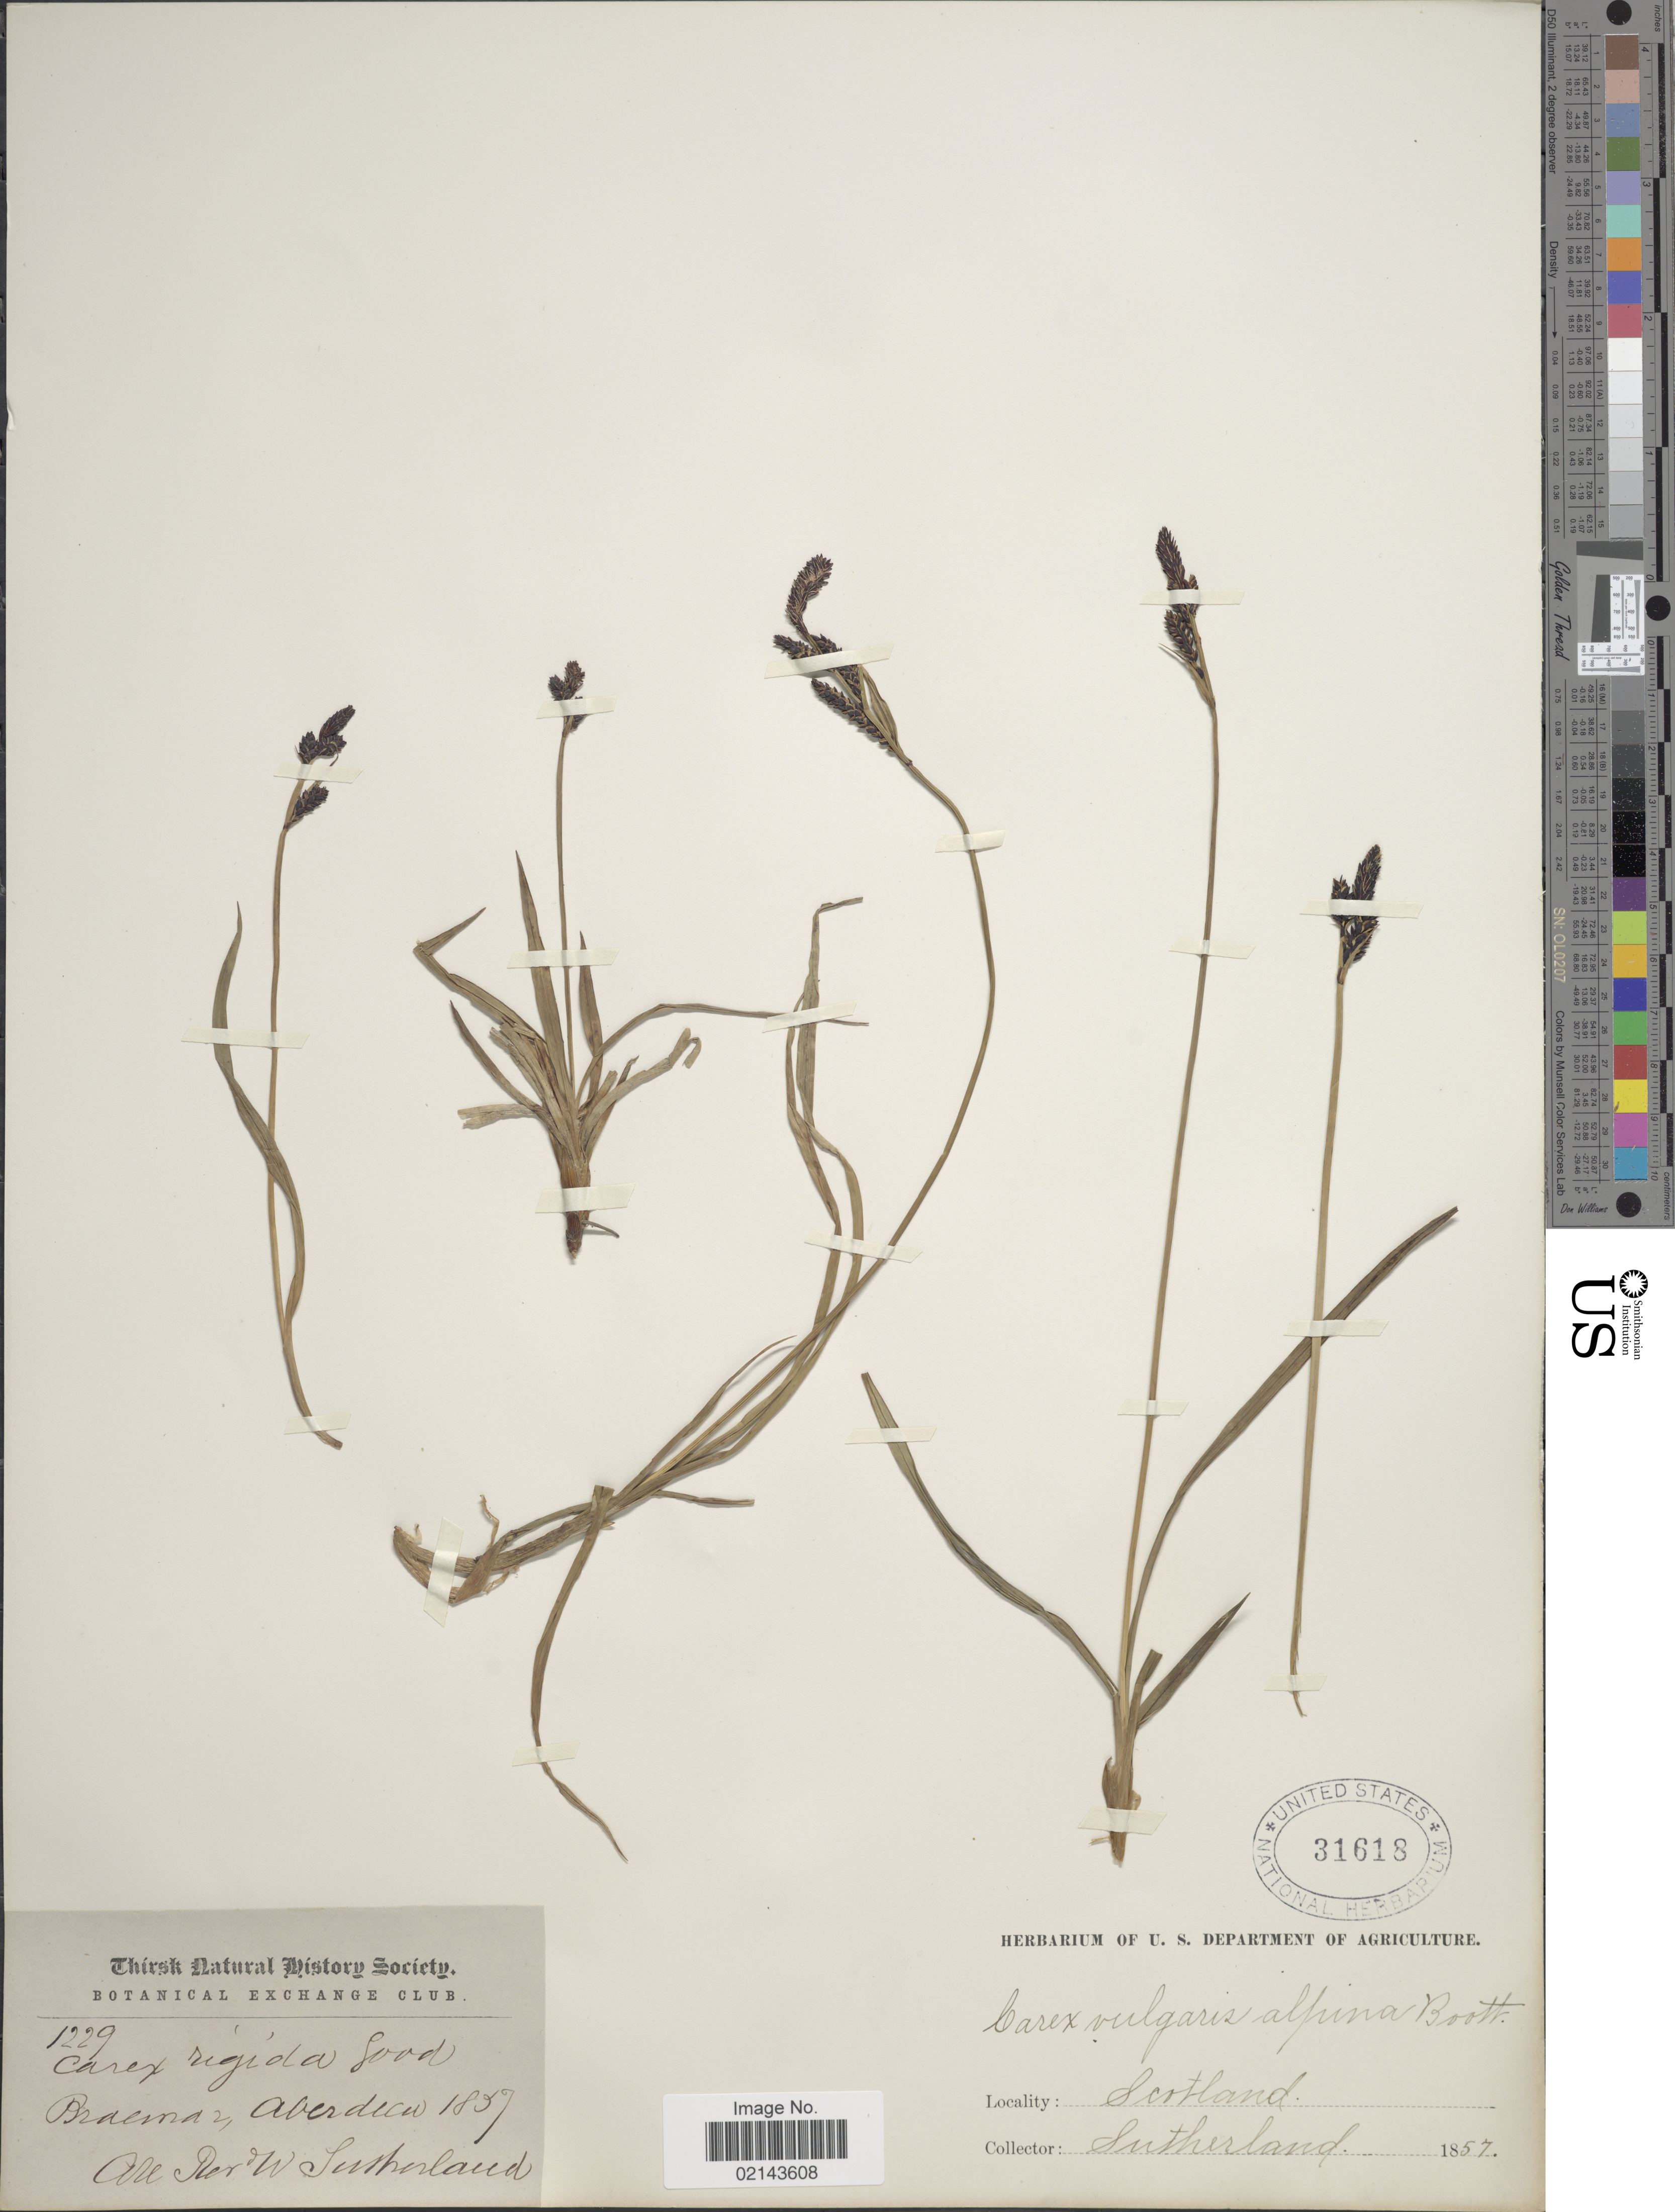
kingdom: Plantae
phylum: Tracheophyta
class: Liliopsida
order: Poales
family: Cyperaceae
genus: Carex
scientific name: Carex dacica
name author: Heuff.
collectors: W. Sutherland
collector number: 1229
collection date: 1857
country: United Kingdom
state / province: Scotland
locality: Braemar, Aberdeen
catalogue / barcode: US 31618